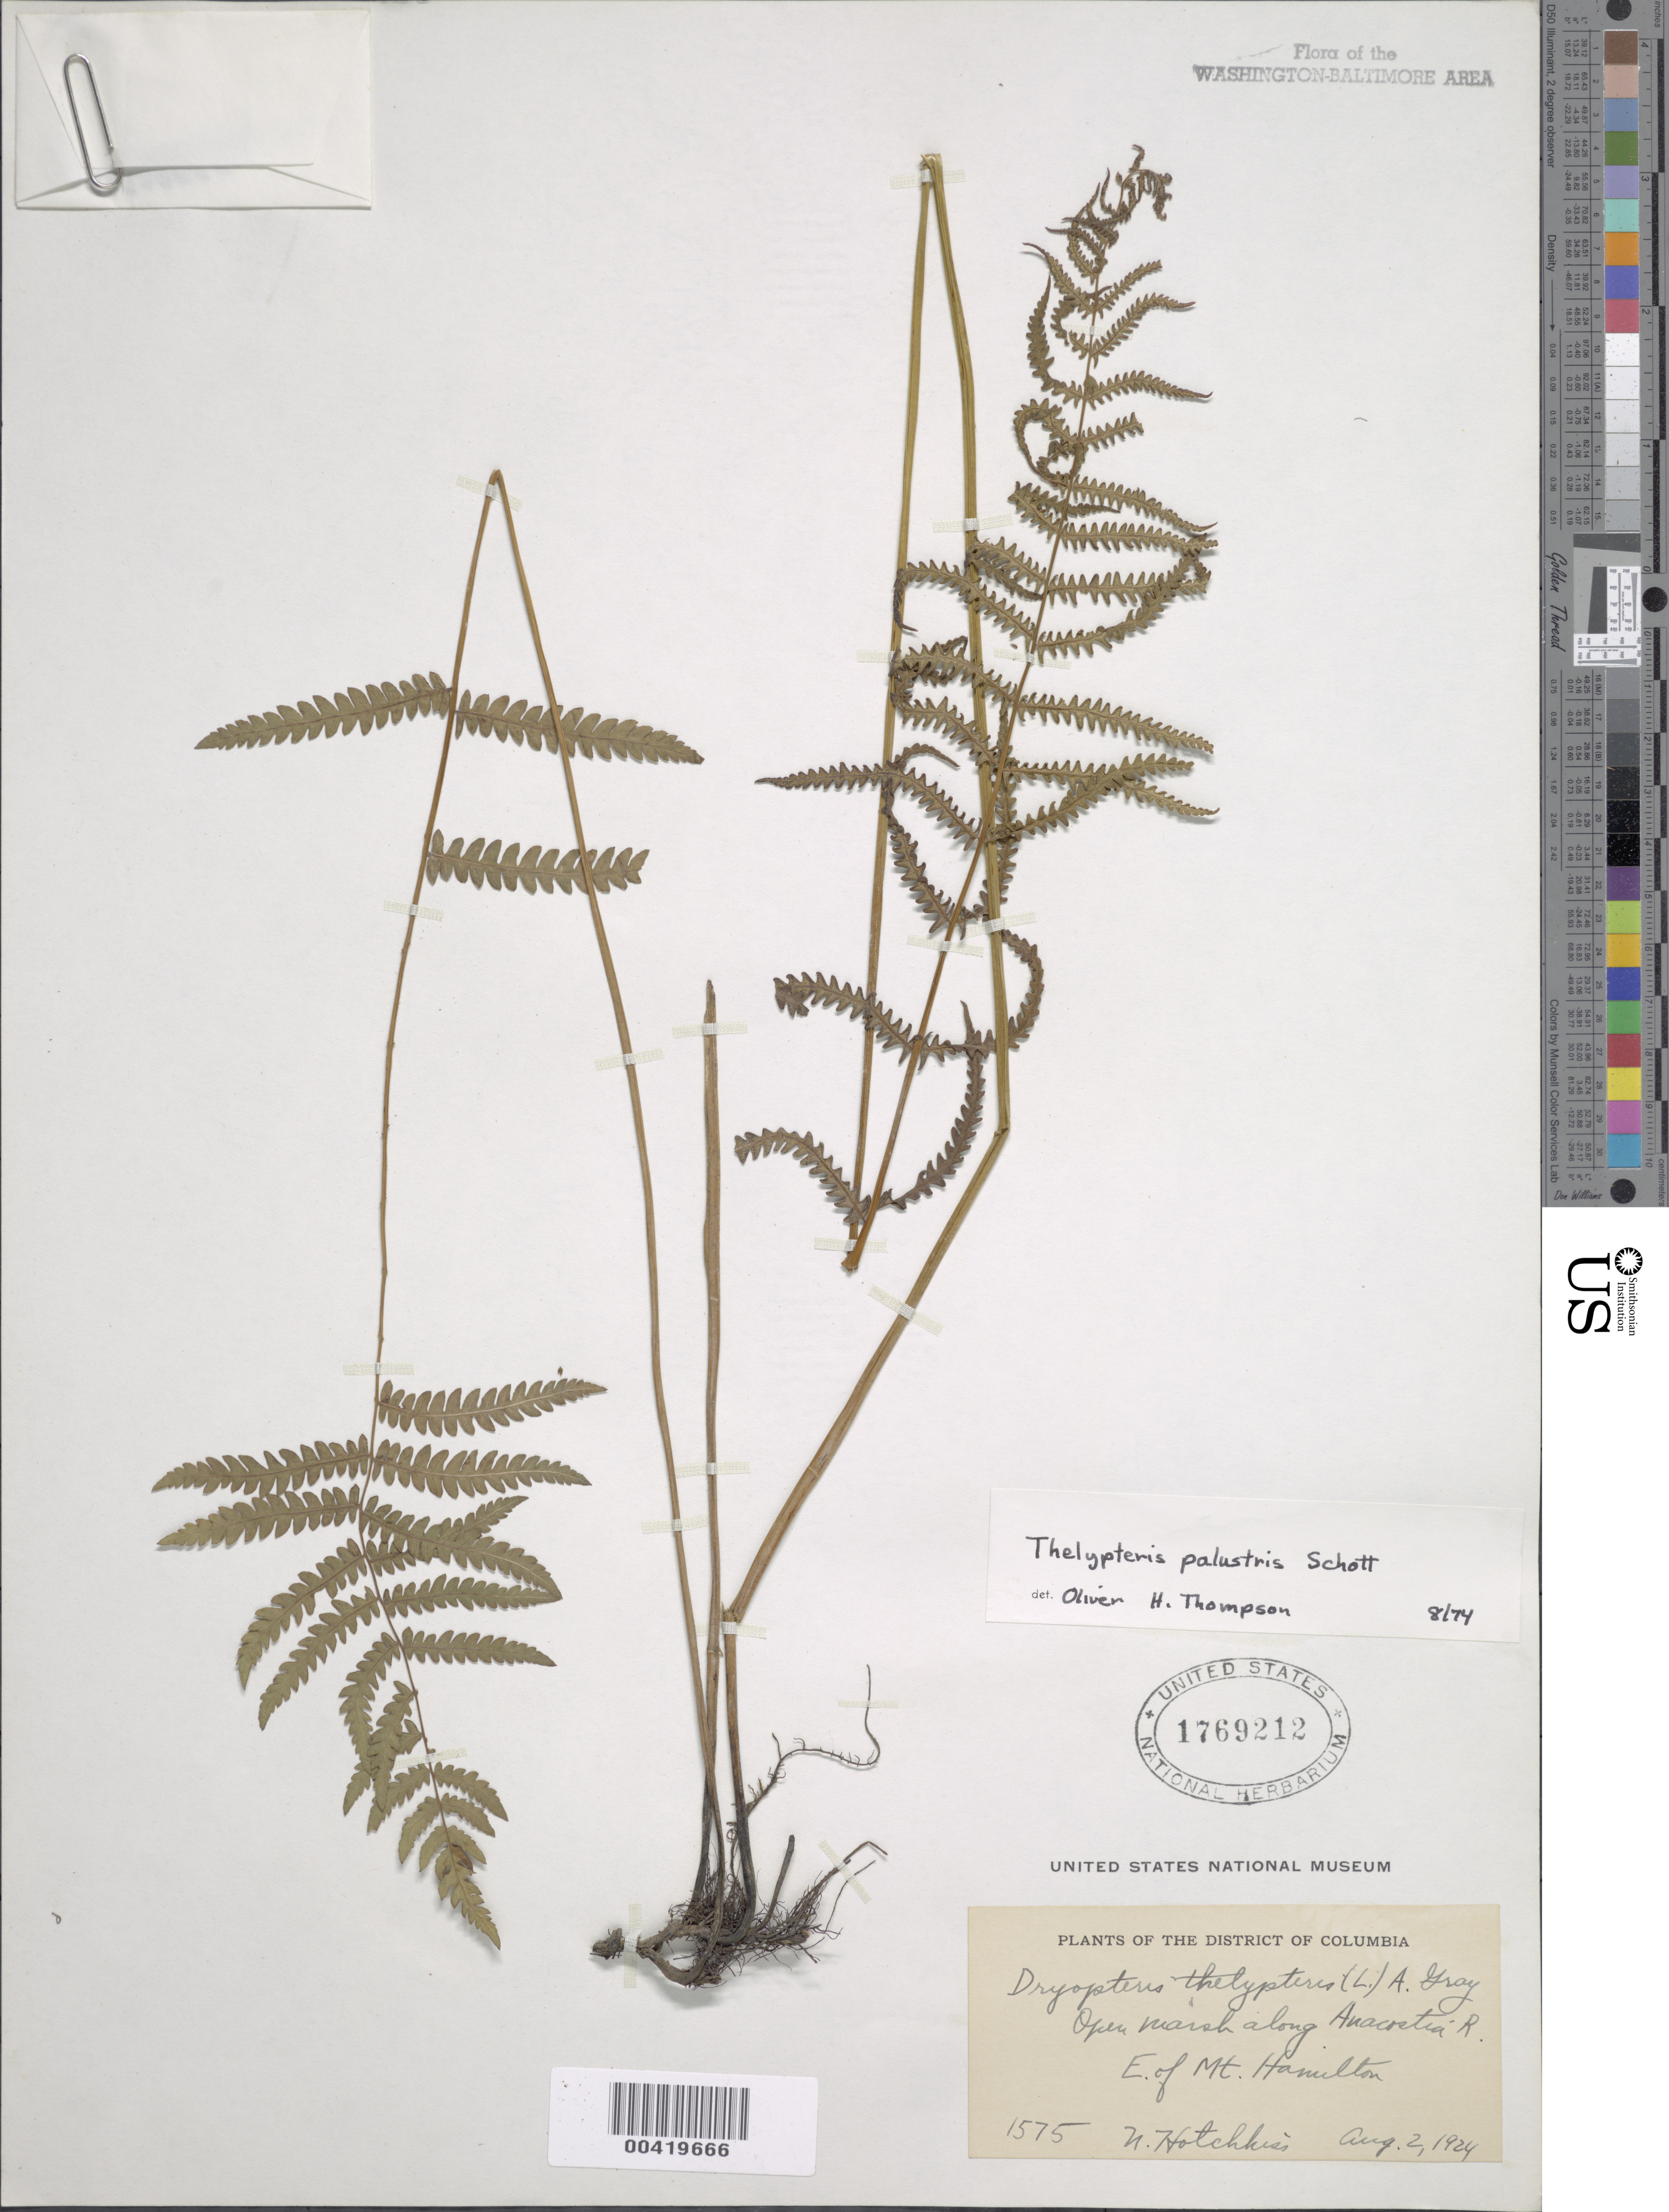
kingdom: Plantae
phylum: Tracheophyta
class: Polypodiopsida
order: Polypodiales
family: Thelypteridaceae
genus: Thelypteris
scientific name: Thelypteris palustris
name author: (Salisb.) Schott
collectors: N. Hotchkiss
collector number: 1575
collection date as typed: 02 Aug 1924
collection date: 1924-08-02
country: United States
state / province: District of Columbia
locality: Anacostia River, east of Mount Hamilton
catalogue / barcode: US 1769212